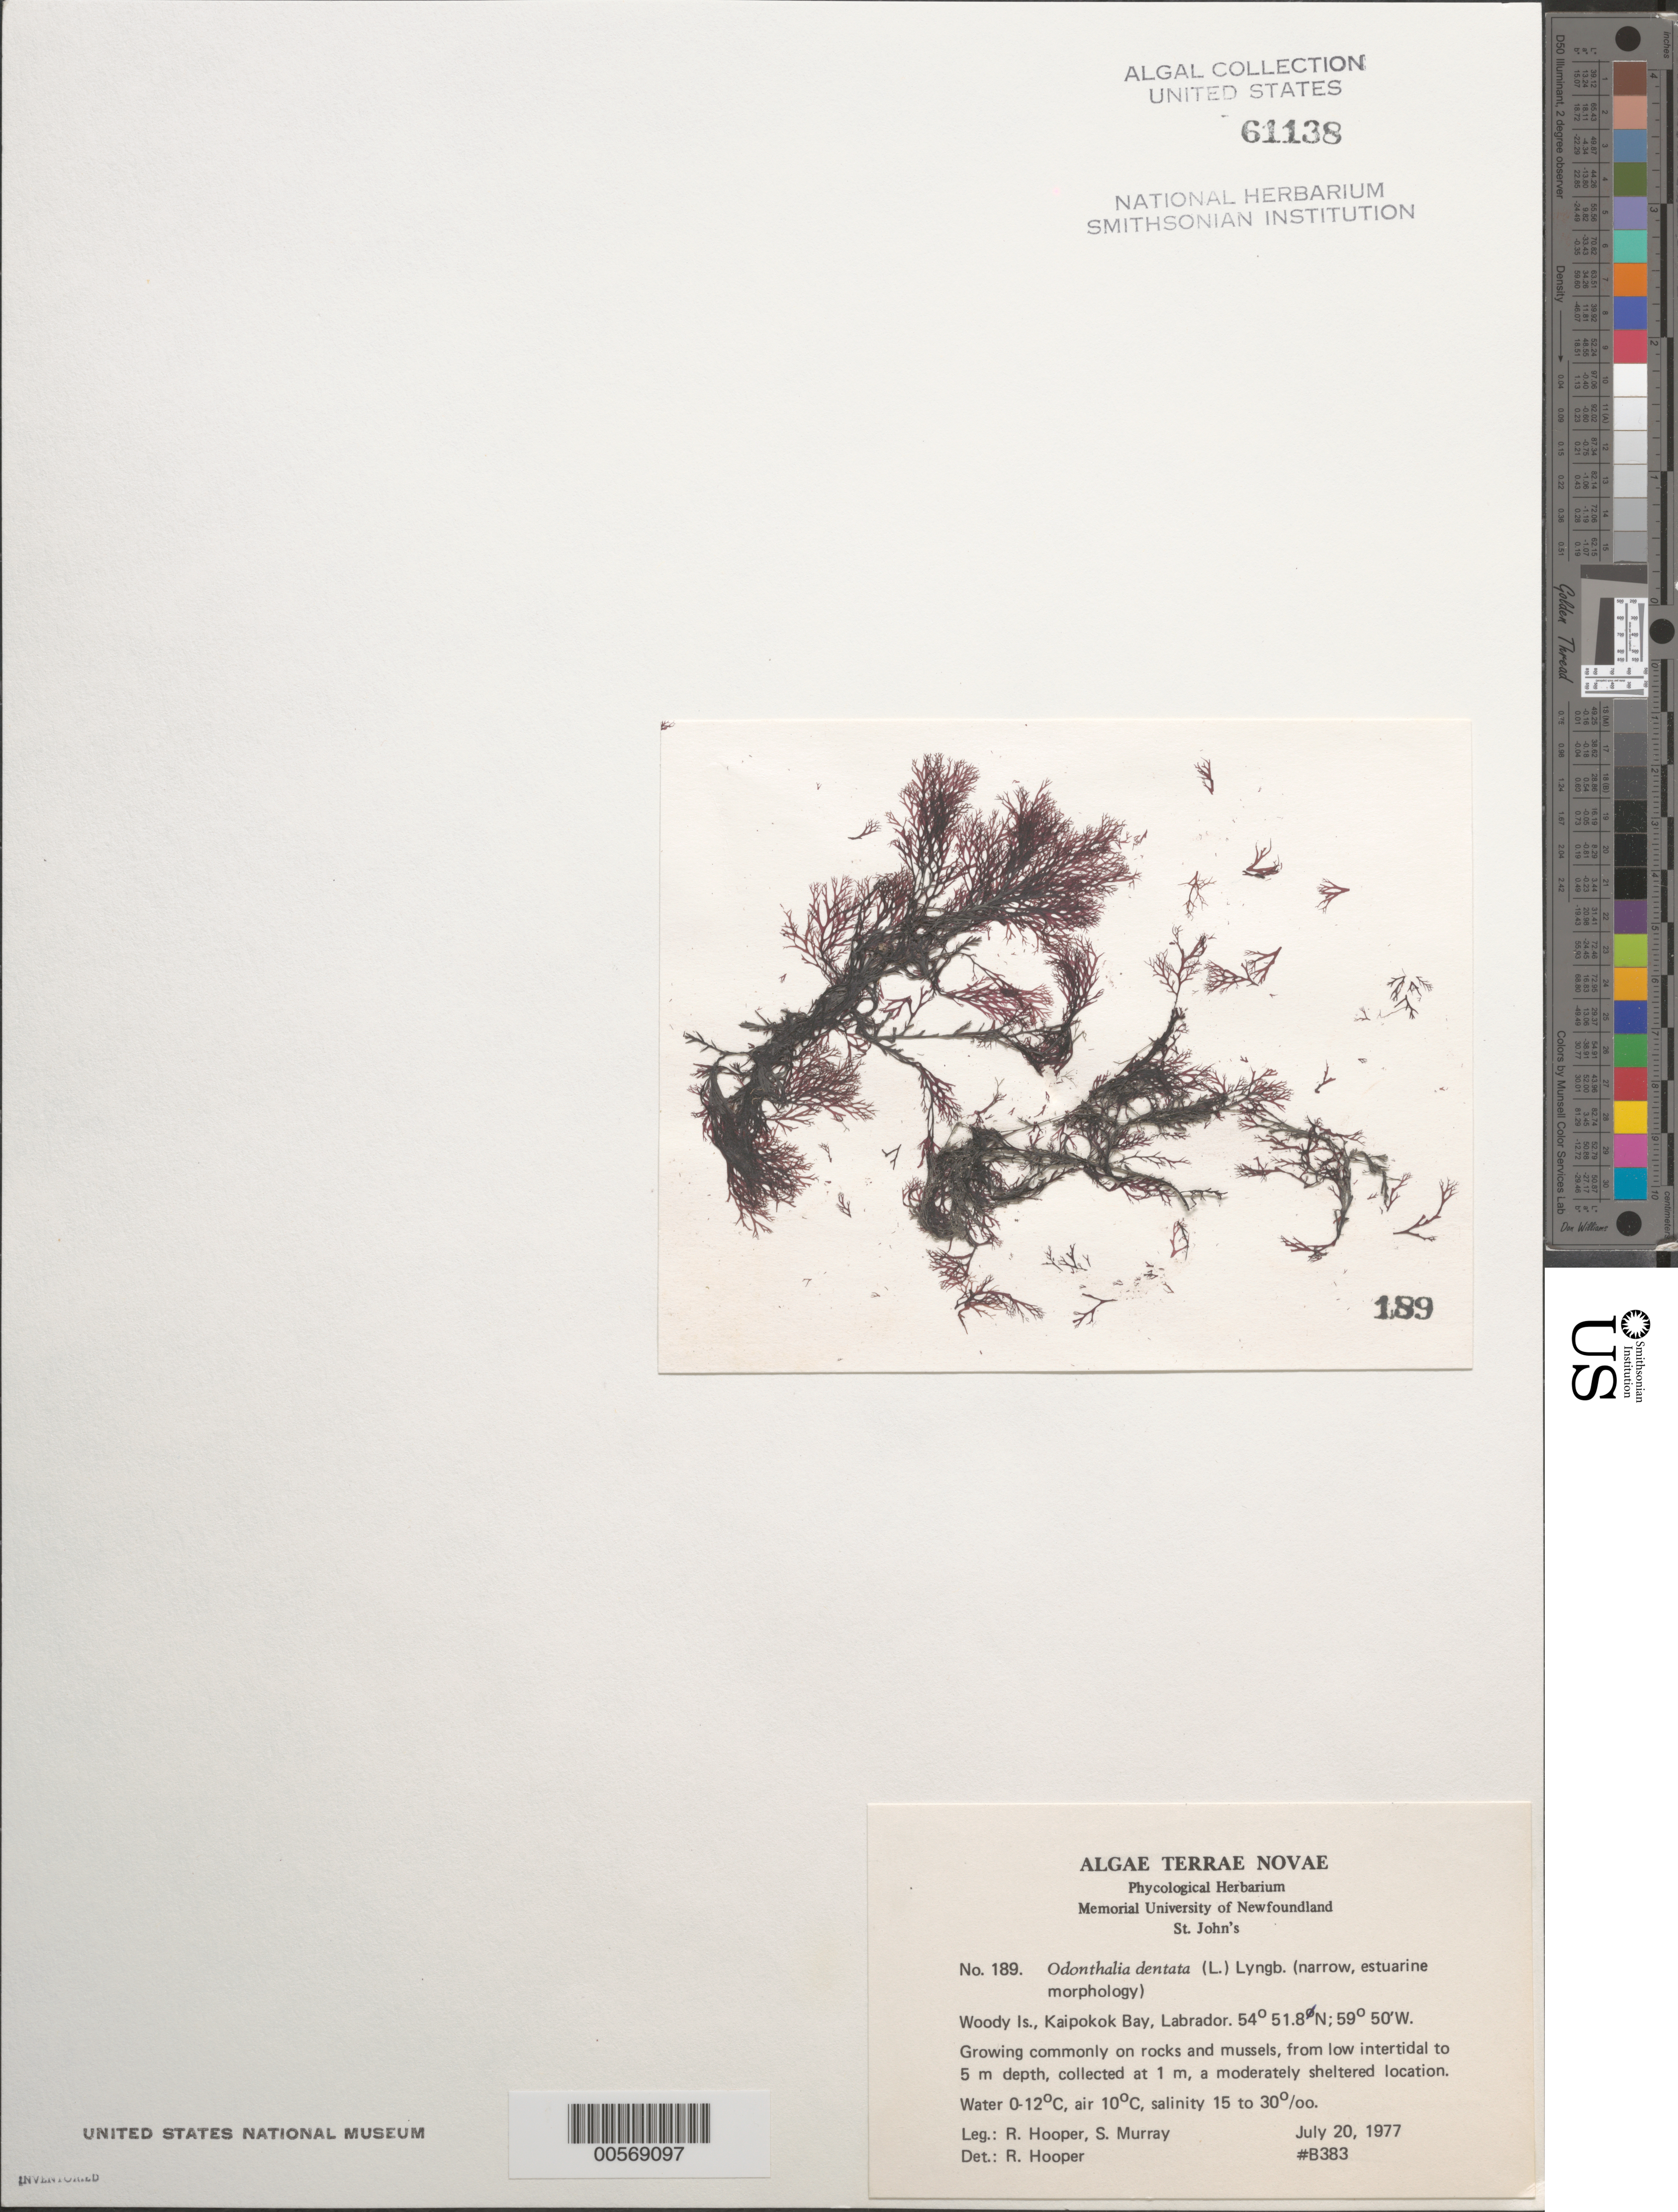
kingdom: Plantae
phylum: Rhodophyta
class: Florideophyceae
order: Ceramiales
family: Rhodomelaceae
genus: Odonthalia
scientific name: Odonthalia dentata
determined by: Hooper, R. G.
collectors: R. G. Hooper & S. Murray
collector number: B383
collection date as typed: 20 Jul 1977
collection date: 1977-07-20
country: Canada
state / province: Newfoundland and Labrador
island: Woody Island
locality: Kaipokok Bay, Labrador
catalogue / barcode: US 61138